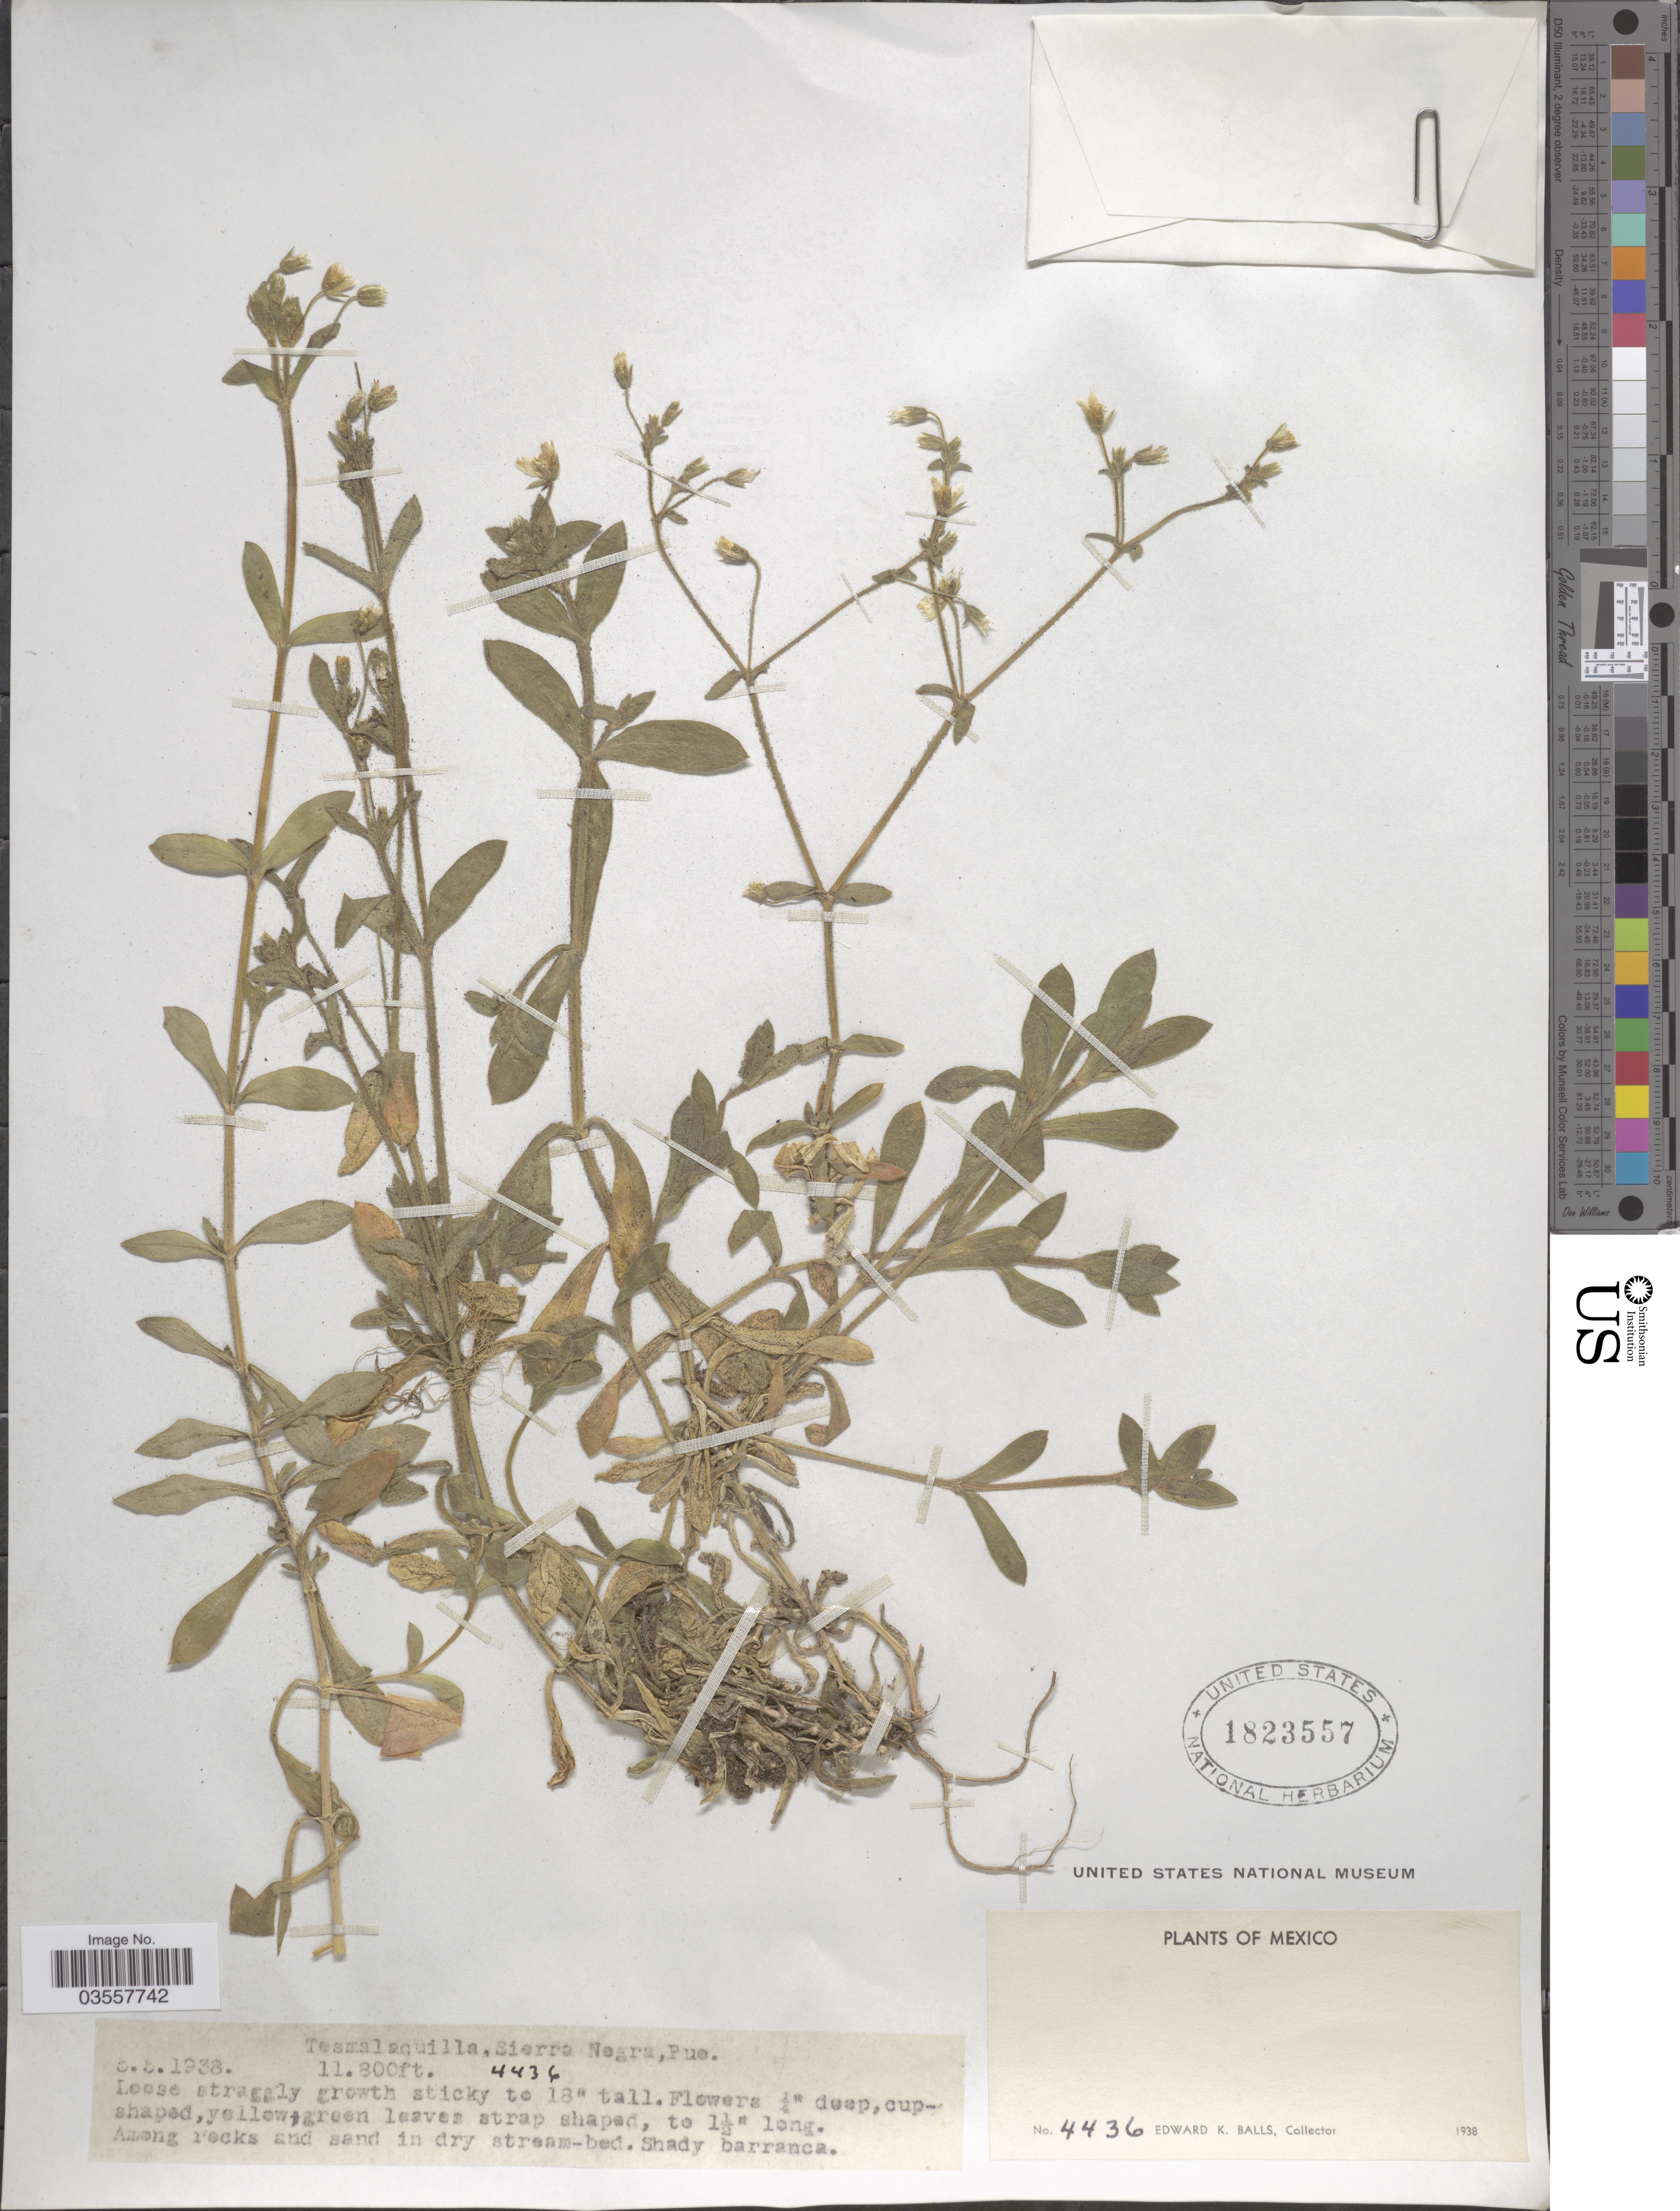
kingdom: Plantae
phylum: Tracheophyta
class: Magnoliopsida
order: Caryophyllales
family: Caryophyllaceae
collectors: E. K. Balls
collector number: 4436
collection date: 1938-05-05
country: Mexico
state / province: Puebla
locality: Tesmalaquilla, Sierra Negra.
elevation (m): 3597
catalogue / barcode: US 1823557